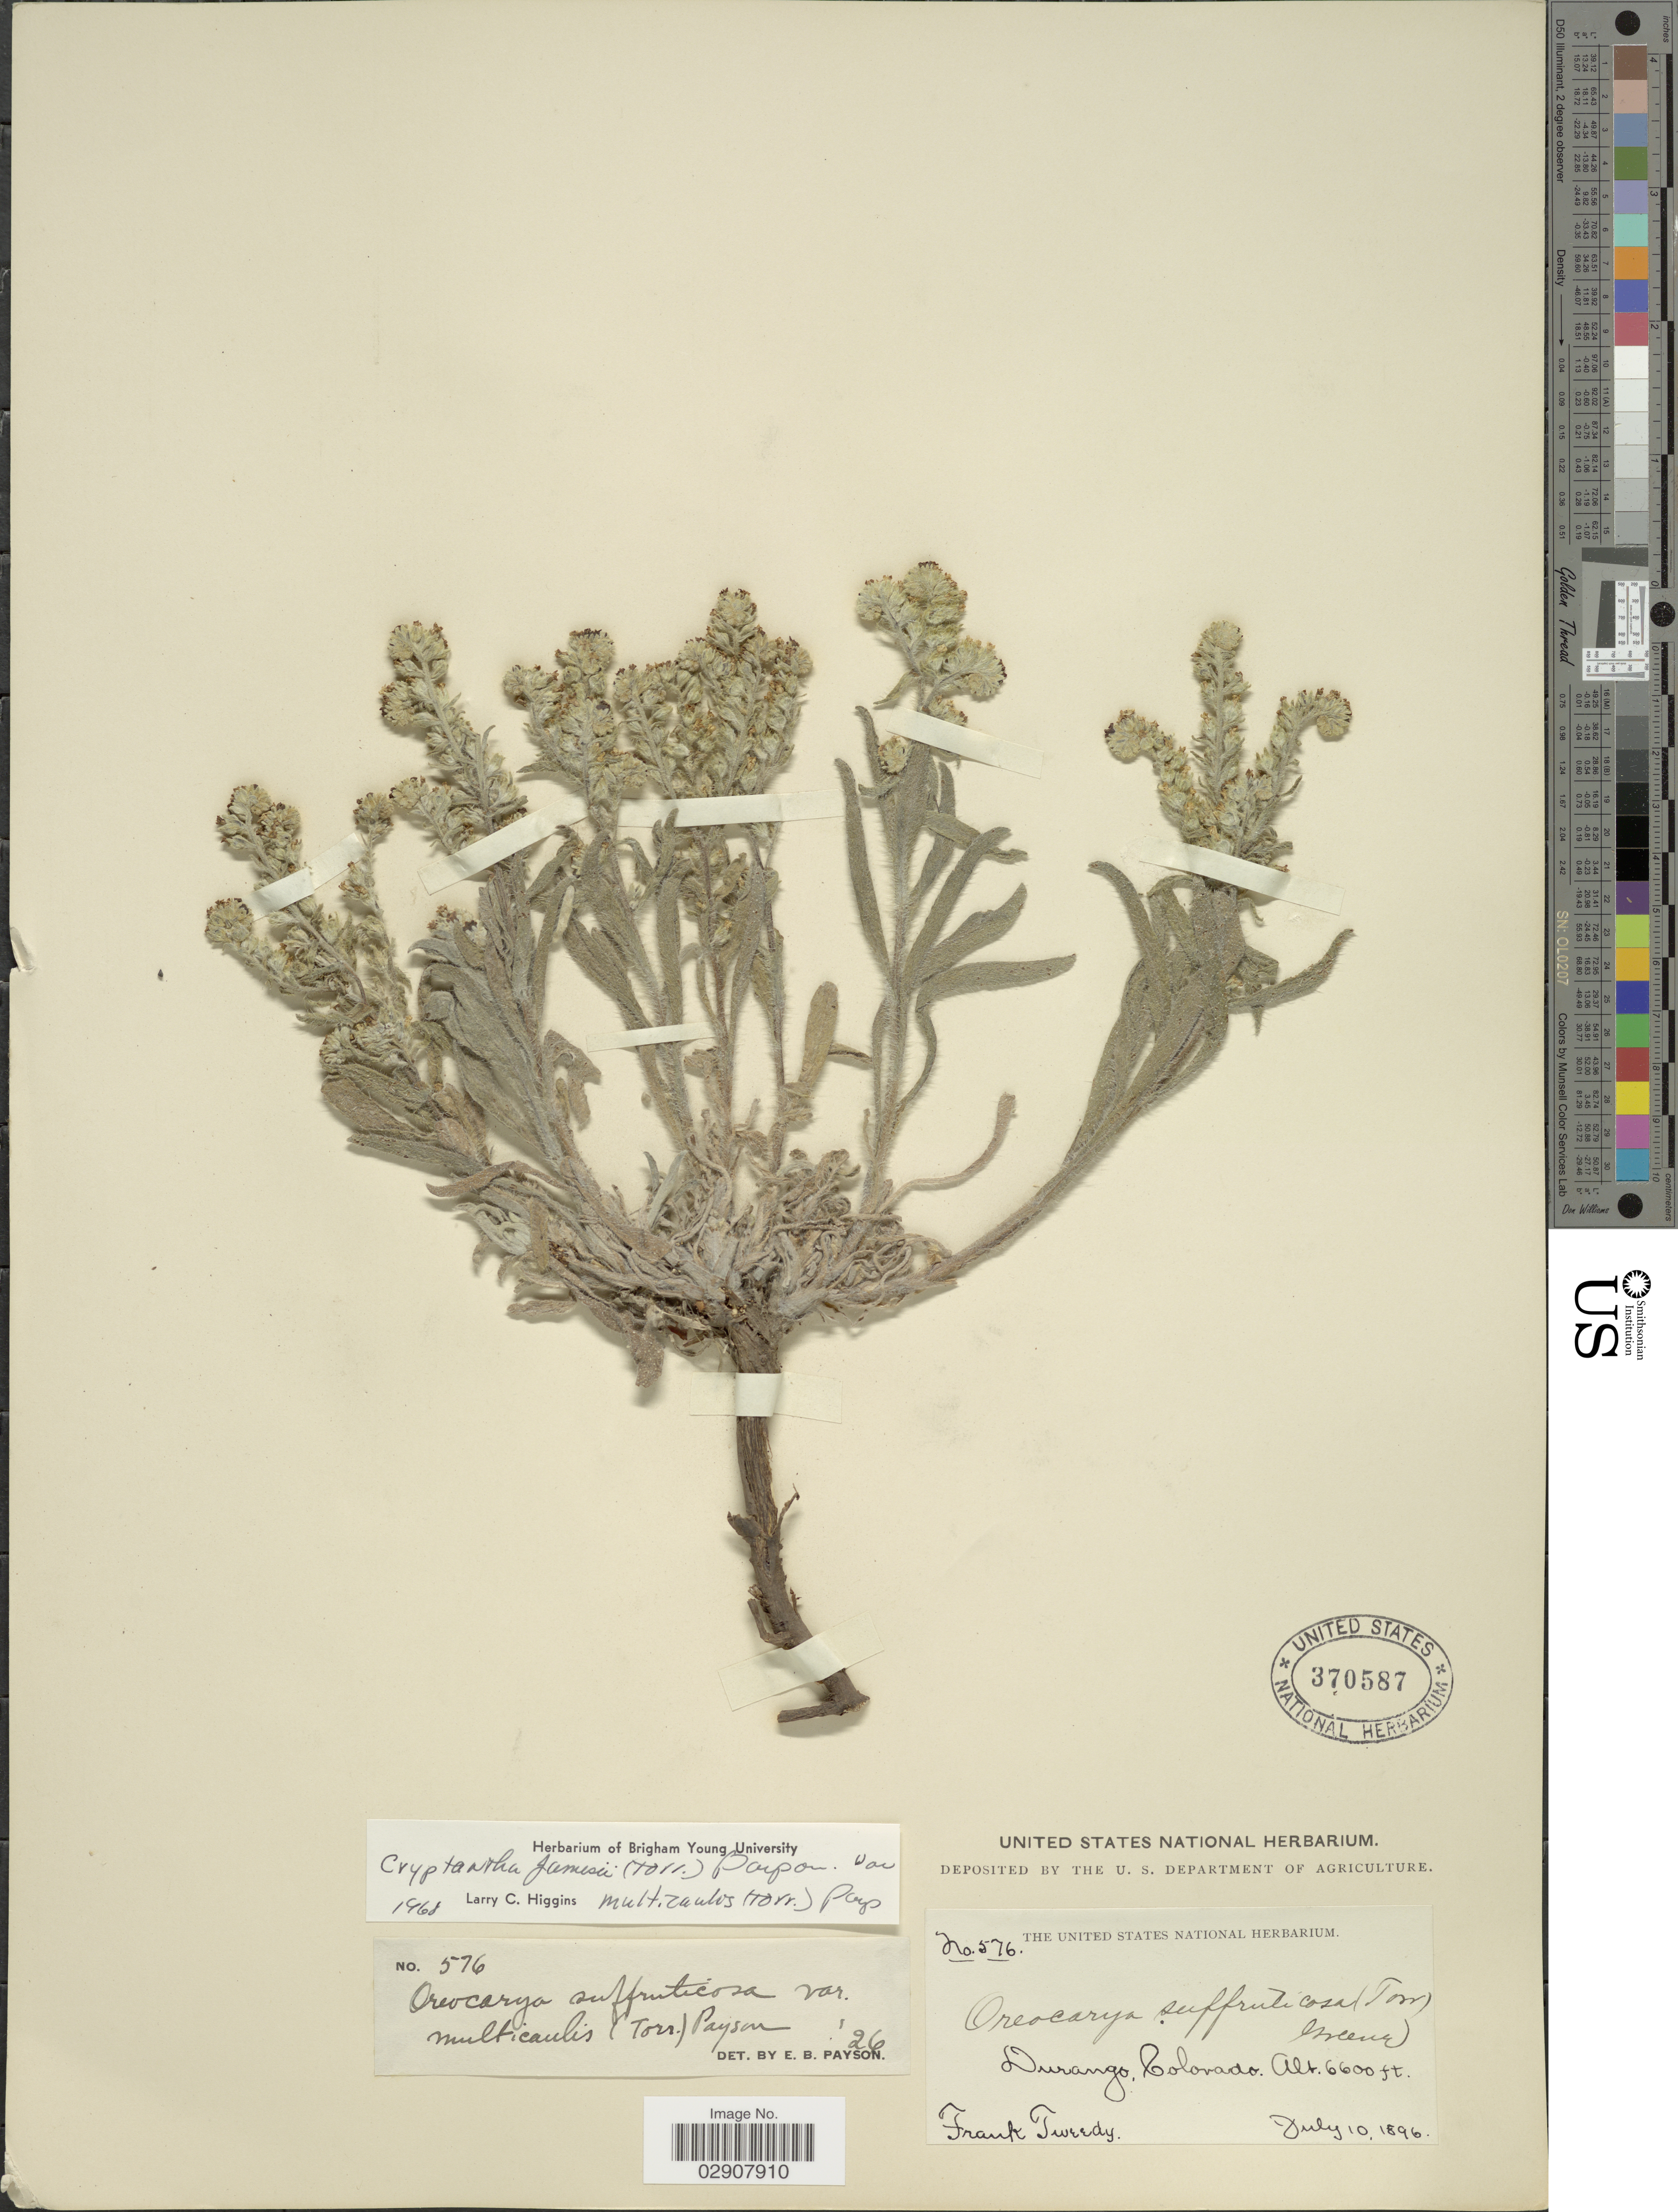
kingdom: Plantae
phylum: Tracheophyta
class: Magnoliopsida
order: Boraginales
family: Boraginaceae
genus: Cryptantha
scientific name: Cryptantha jamesii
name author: (Torr.) Payson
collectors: F. Tweedy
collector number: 576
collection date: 1896-07-10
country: United States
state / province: Colorado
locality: Durango, Colorado.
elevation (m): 2012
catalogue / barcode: US 370587